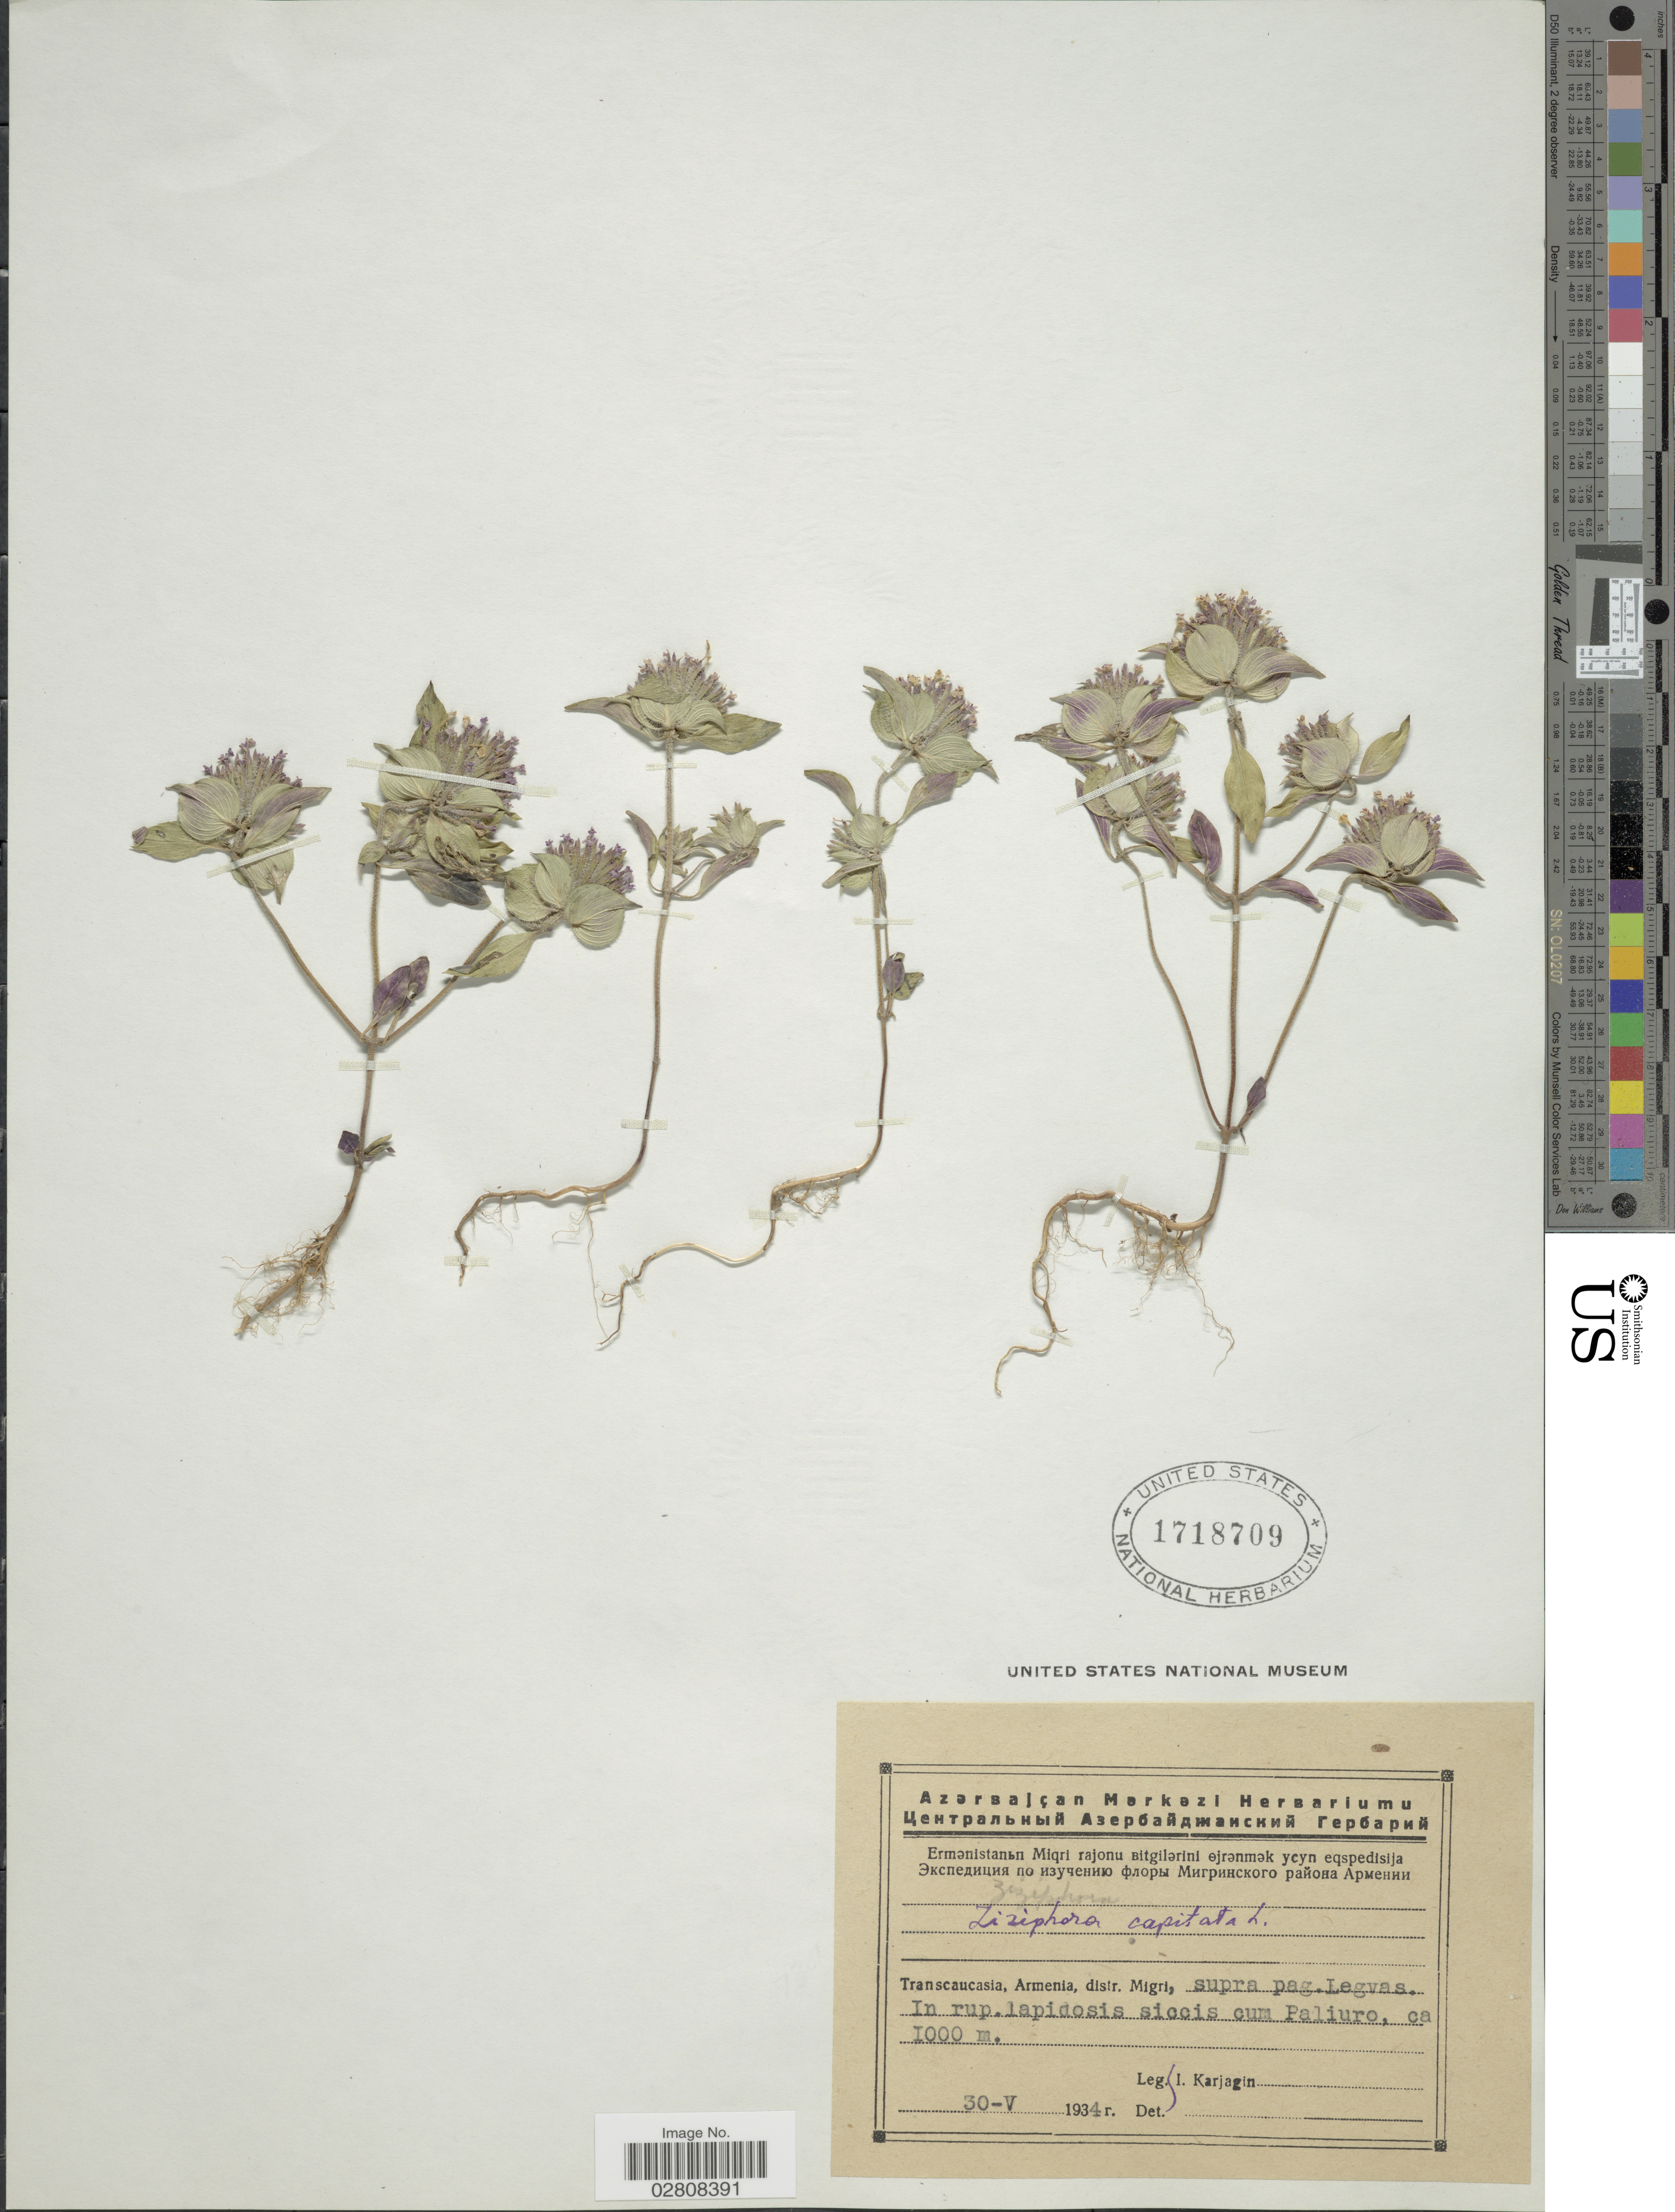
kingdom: Plantae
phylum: Tracheophyta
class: Magnoliopsida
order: Lamiales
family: Lamiaceae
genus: Ziziphora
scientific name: Ziziphora capitata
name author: L.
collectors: I. Karjagin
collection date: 1934-05-30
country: Armenia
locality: Transcaucasia, distr. Migri, supra pag. Legvas. In rup. lapidosis siccis cum Paliuro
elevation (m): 1000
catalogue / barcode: US 1718709